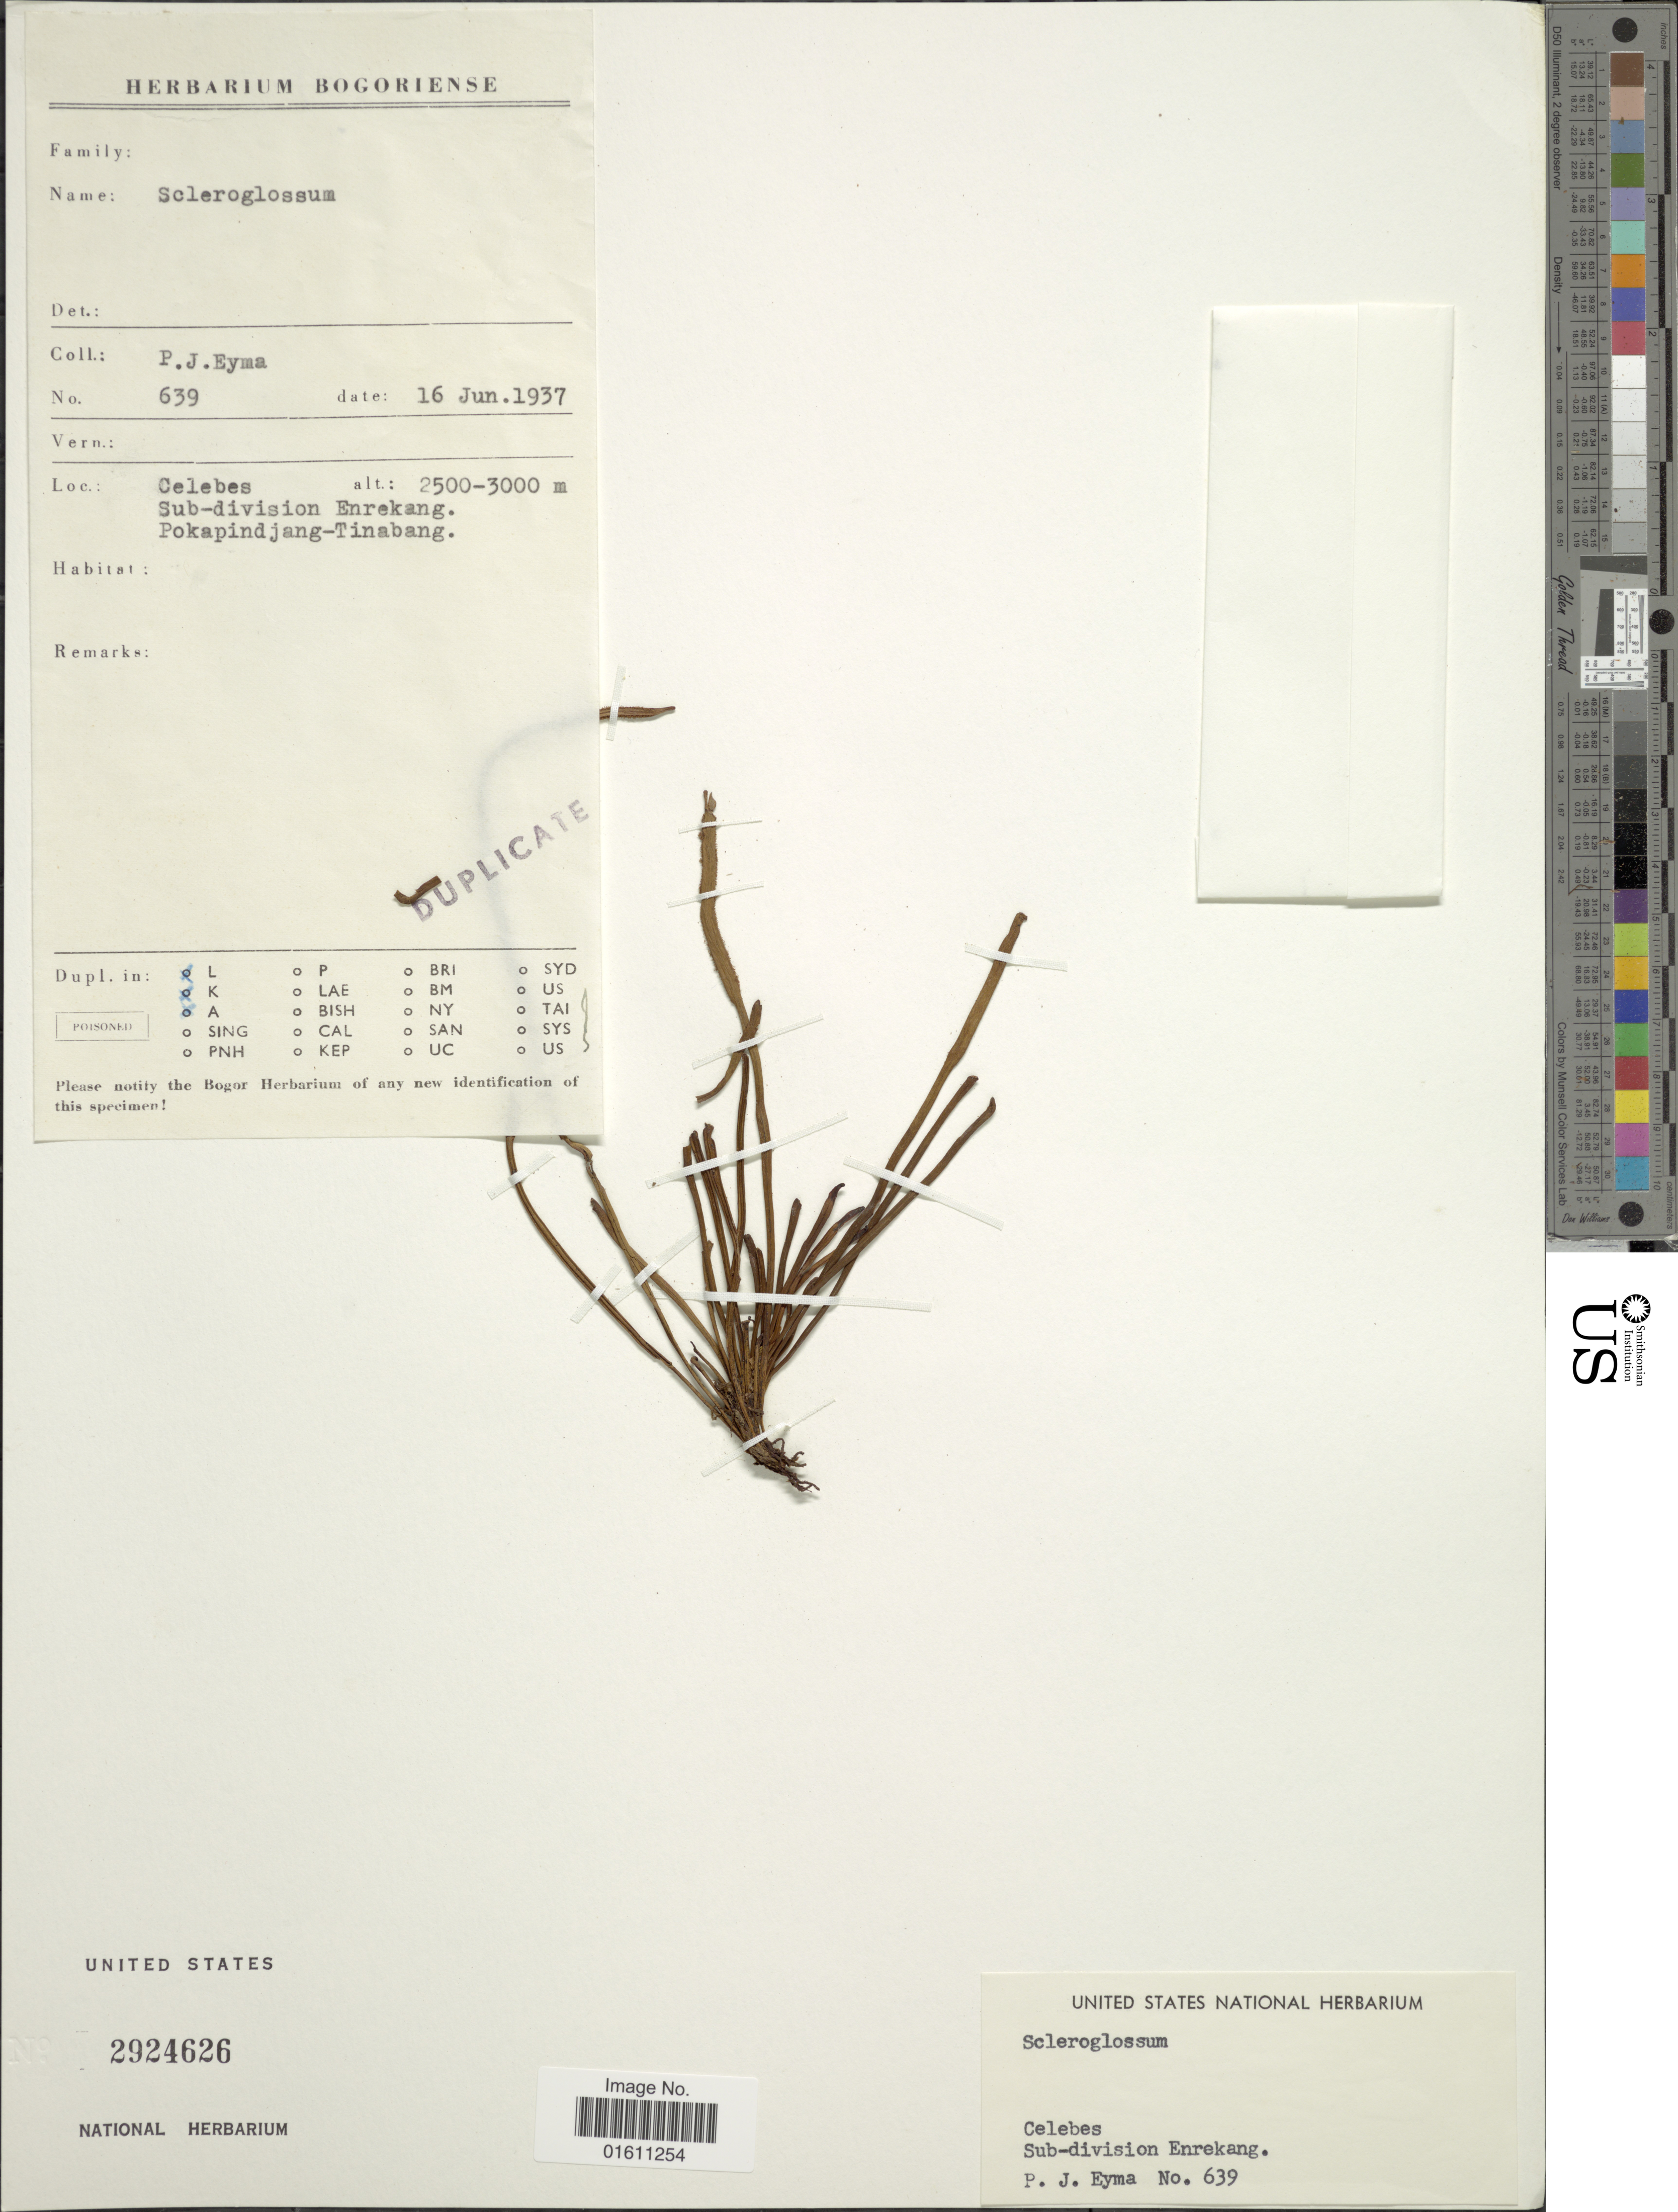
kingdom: Plantae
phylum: Tracheophyta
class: Polypodiopsida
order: Polypodiales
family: Polypodiaceae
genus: Scleroglossum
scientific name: Scleroglossum sp.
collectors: P. J. Eyma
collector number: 639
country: Indonesia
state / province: Sulawesi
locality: Celebs, Sub-division Enrekang. Pokapindhang-Tinabang.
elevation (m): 2500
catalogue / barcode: US 2924626